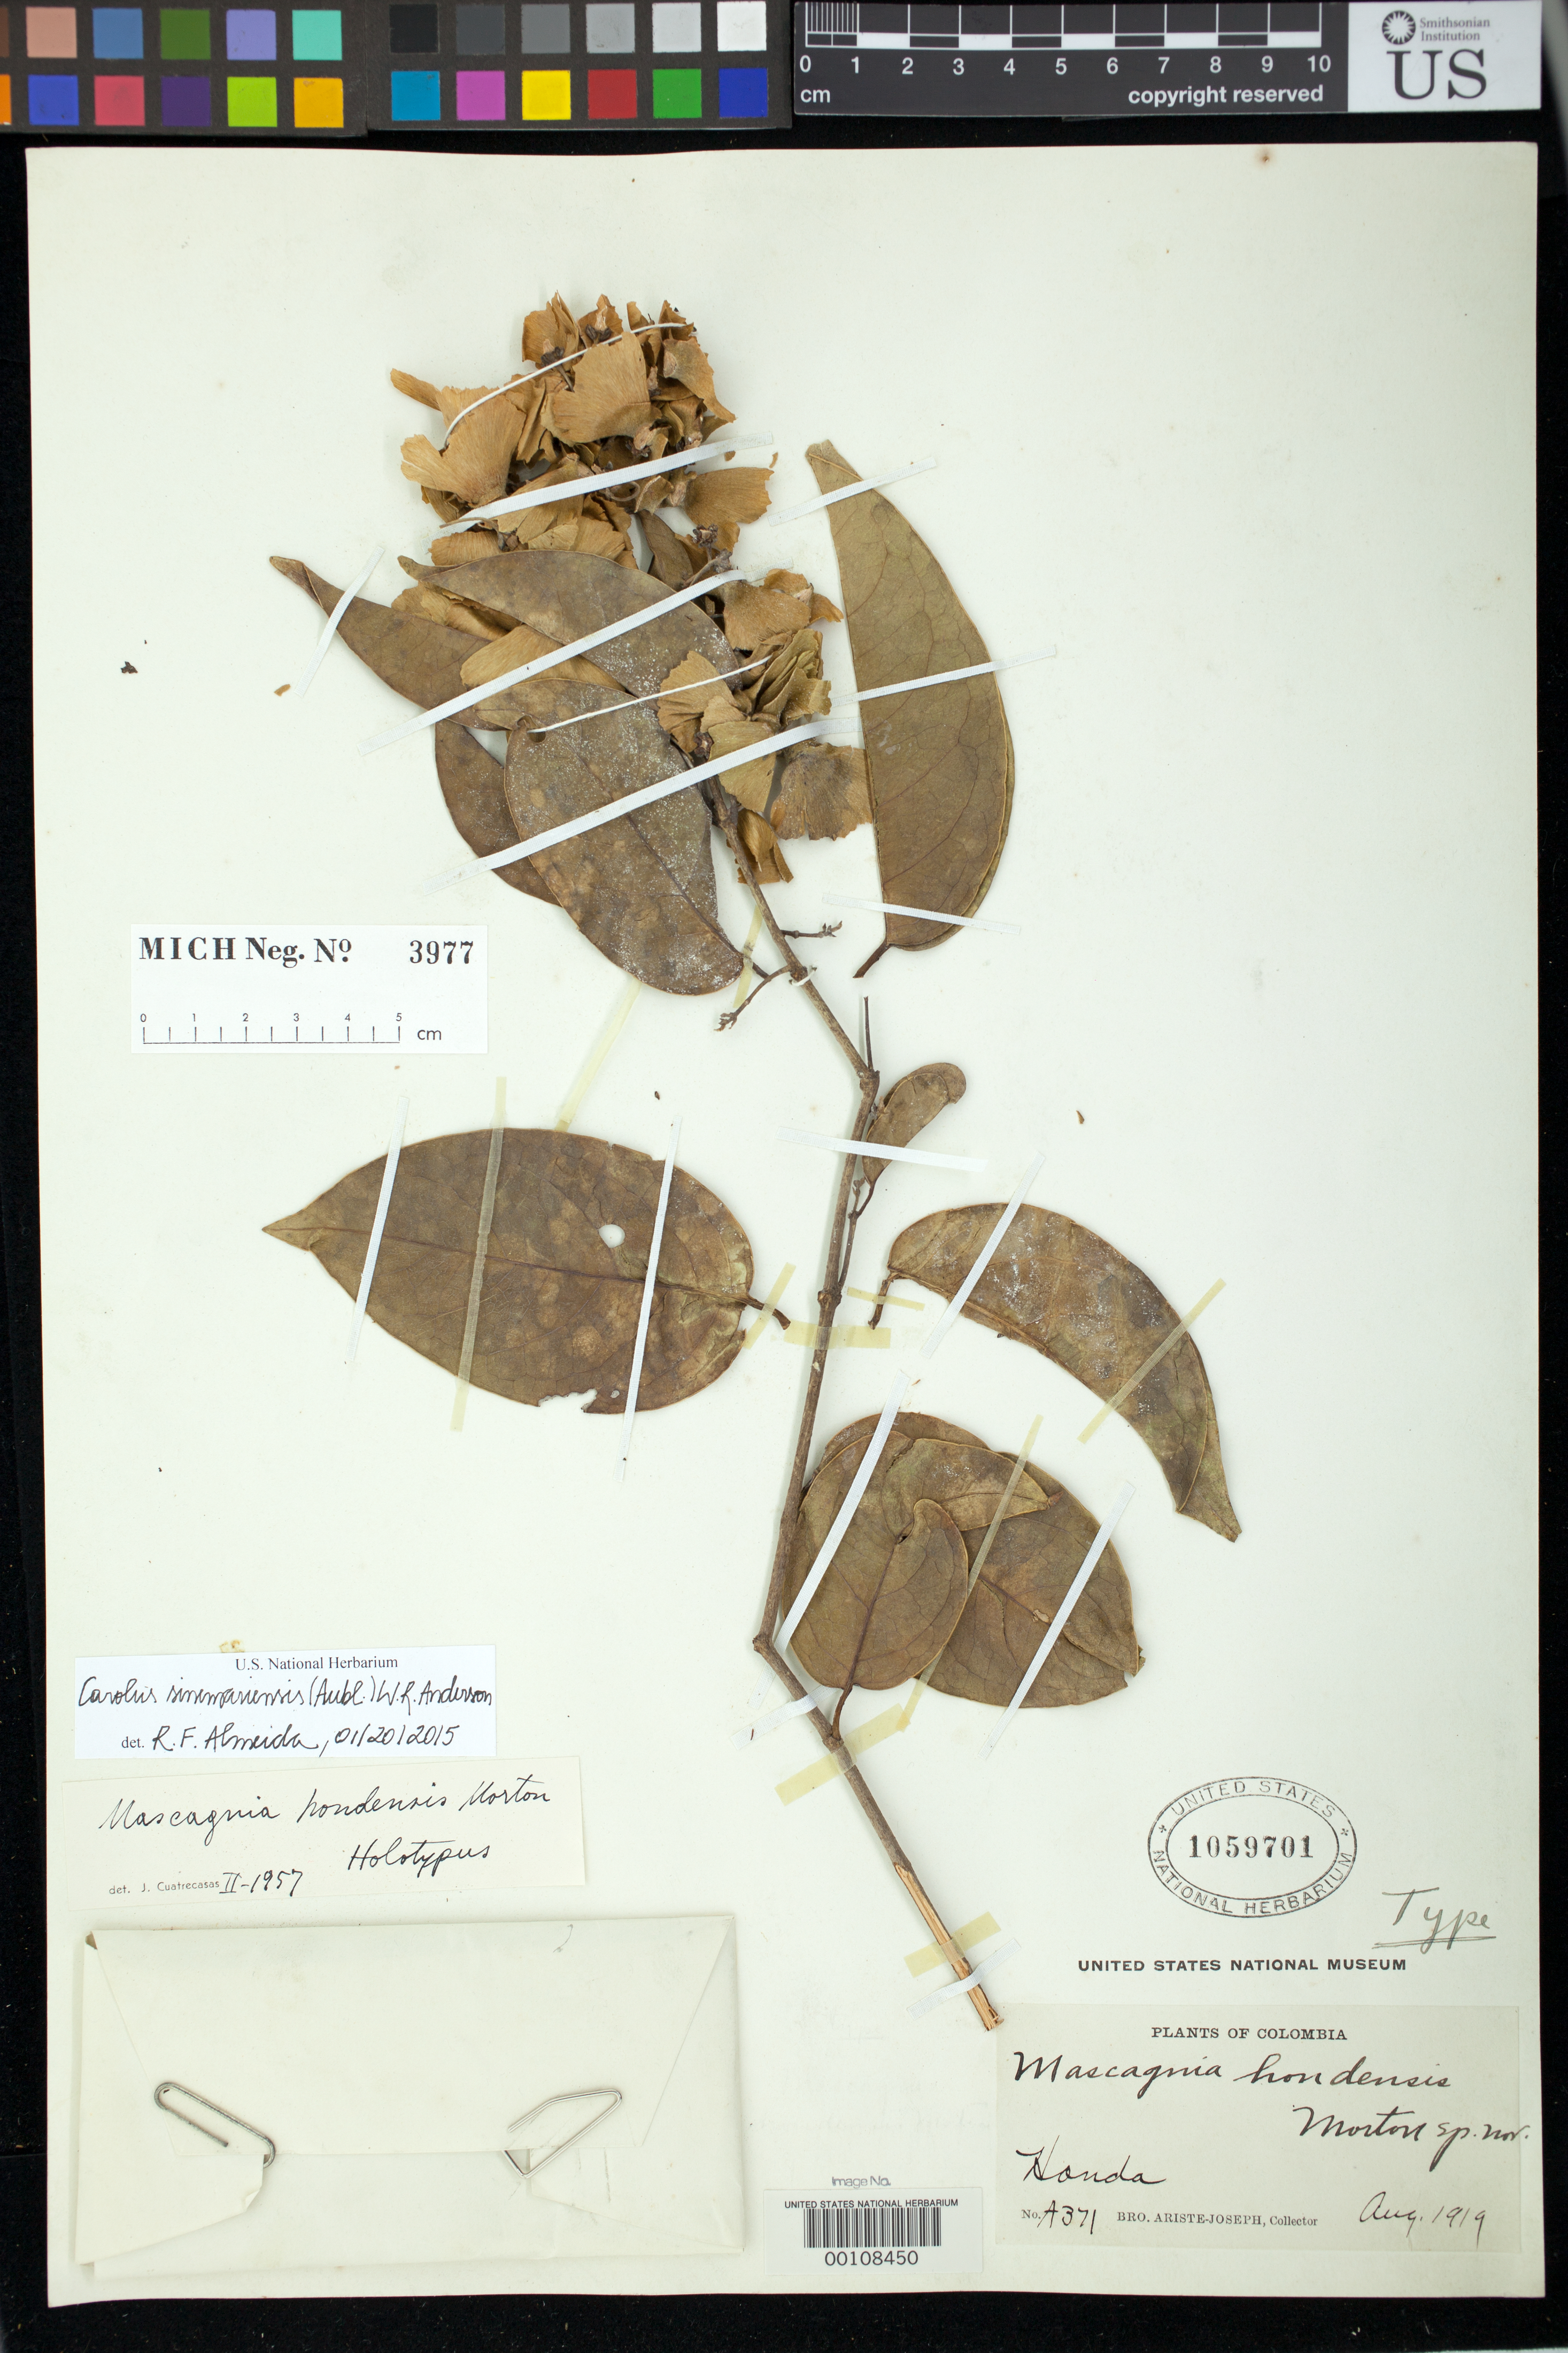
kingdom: Plantae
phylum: Tracheophyta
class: Magnoliopsida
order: Malpighiales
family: Malpighiaceae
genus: Mascagnia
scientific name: Mascagnia hondensis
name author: C.V. Morton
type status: Holotype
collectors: Bro. Ariste-Joseph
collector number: A371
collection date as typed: Aug 1919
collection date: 1919-08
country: Colombia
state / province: Tolima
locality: Honda.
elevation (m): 220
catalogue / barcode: US 1059701